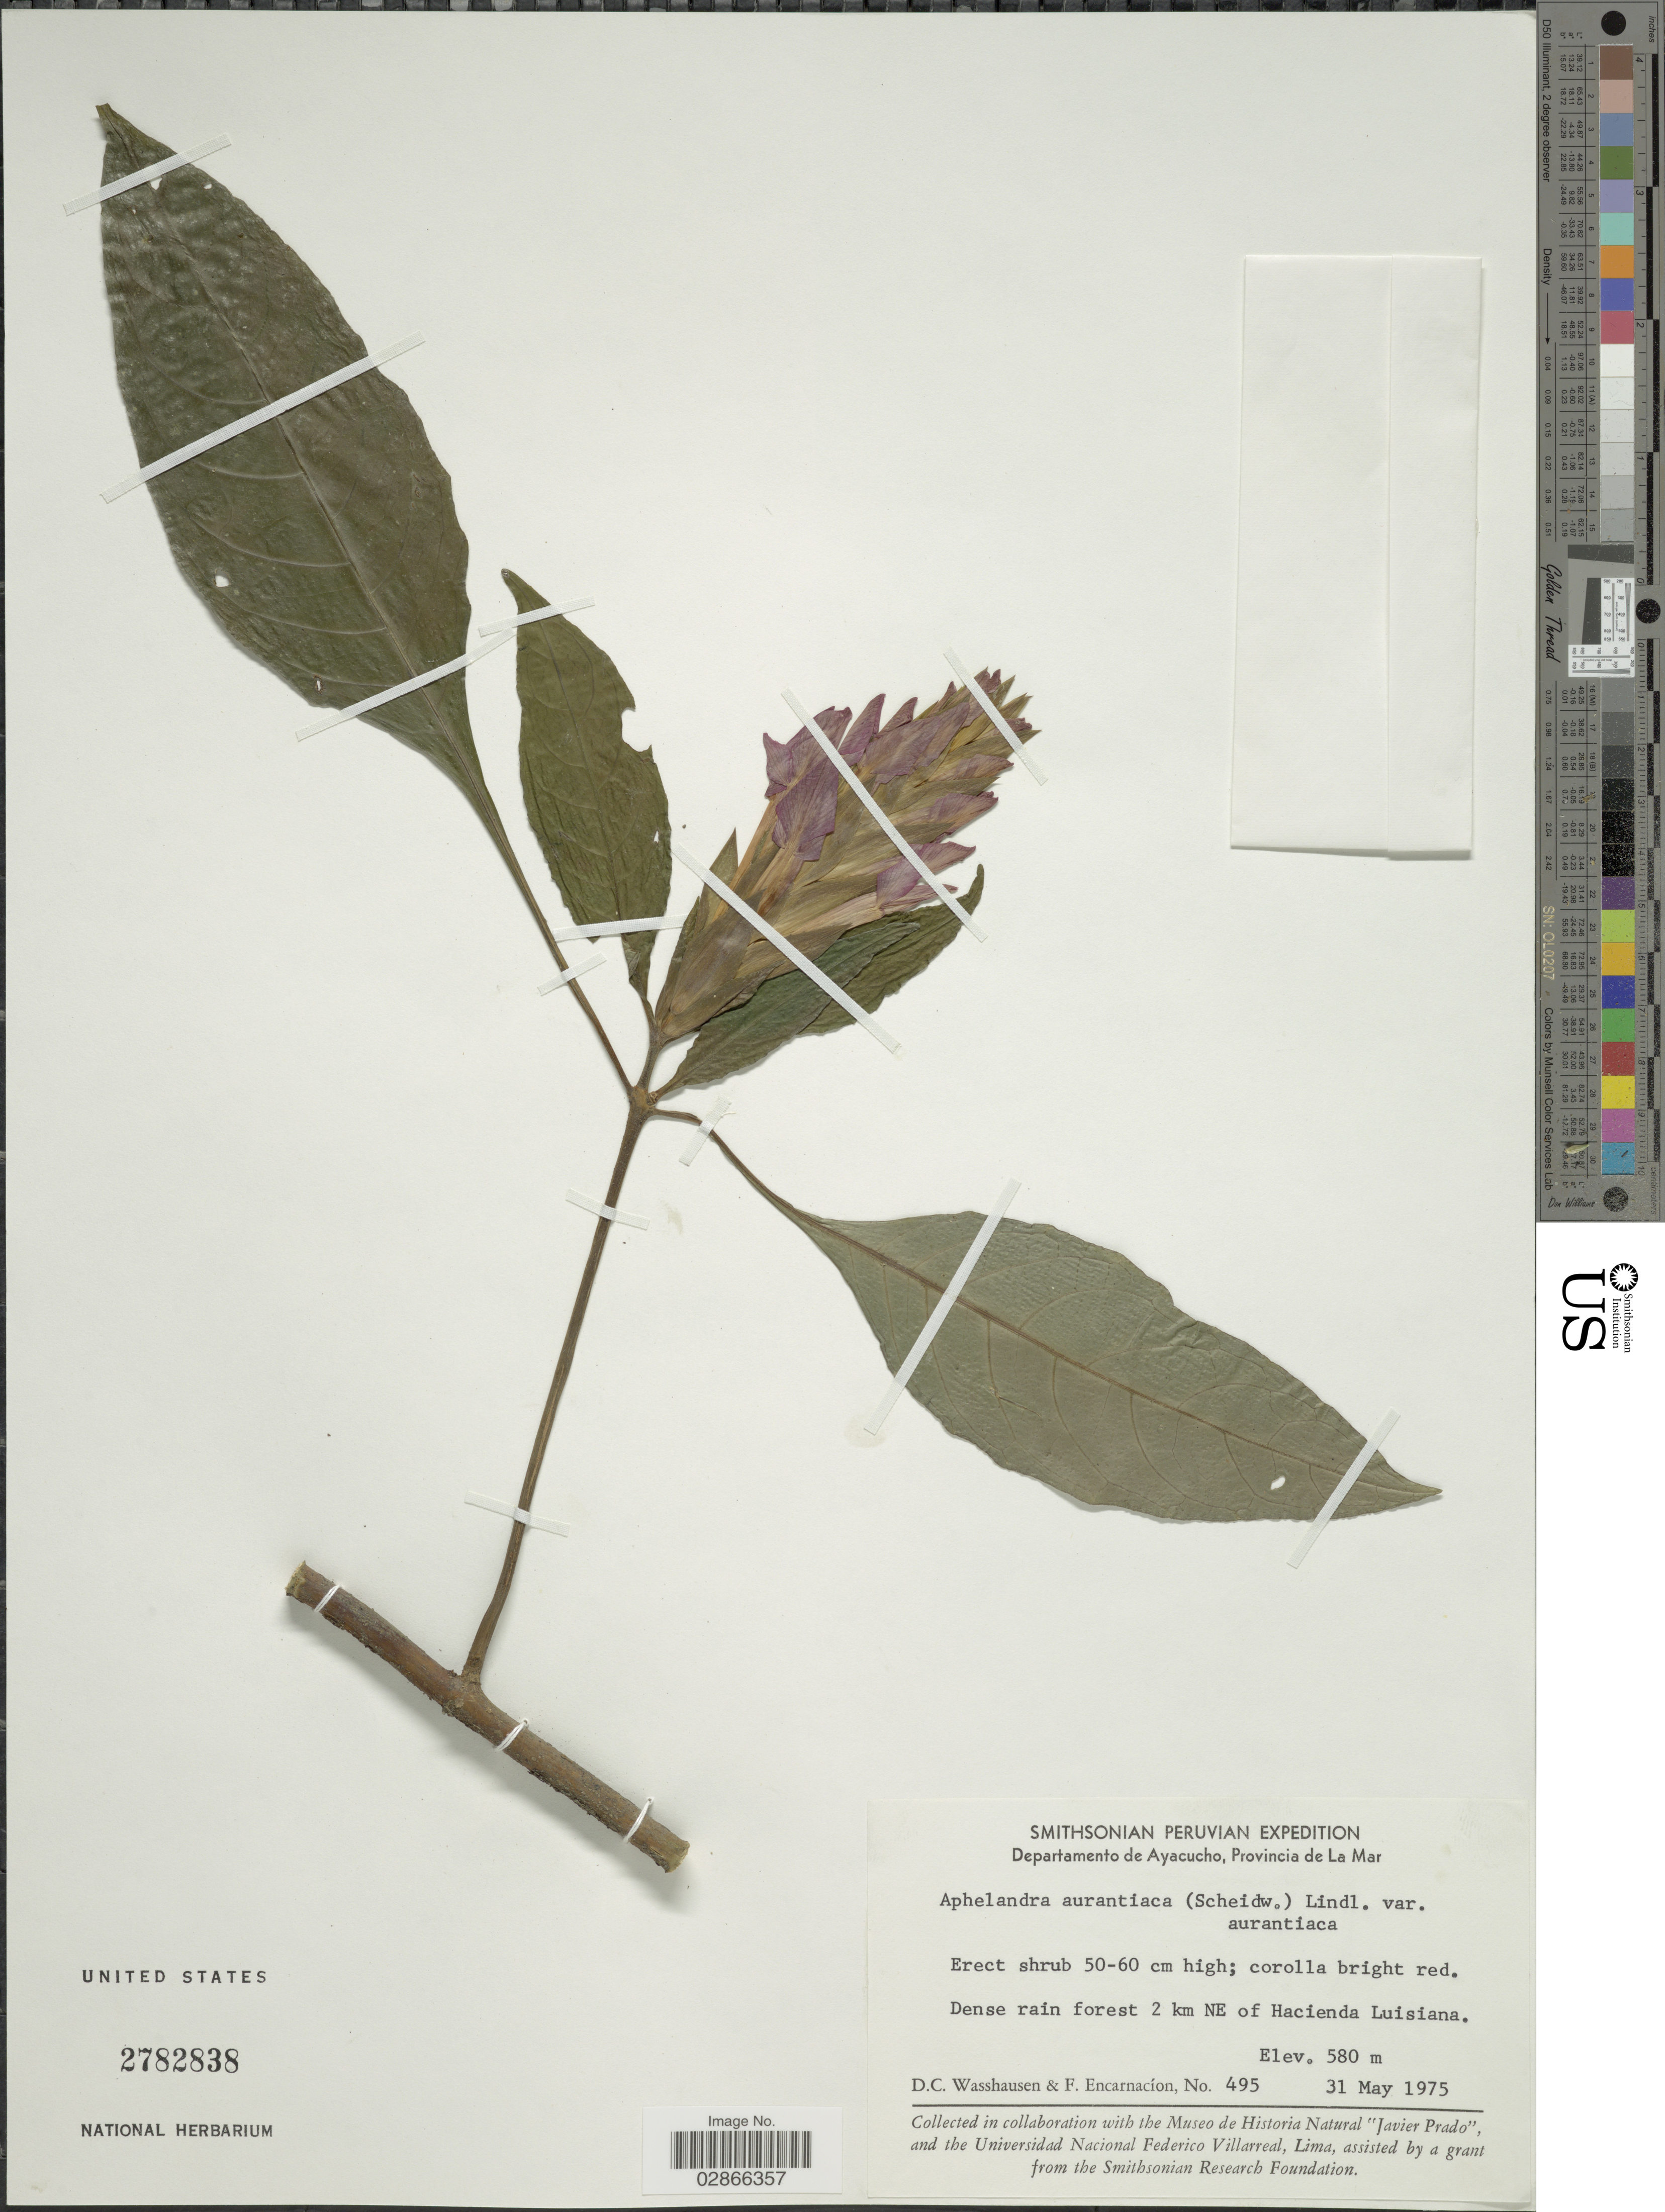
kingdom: Plantae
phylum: Tracheophyta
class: Magnoliopsida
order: Lamiales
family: Acanthaceae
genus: Aphelandra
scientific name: Aphelandra aurantiaca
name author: (Scheidw.) Lindl.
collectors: D. C. Wasshausen & F. Encarnación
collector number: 495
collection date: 1975-05-31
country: Peru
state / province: Ayacucho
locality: Departamento de Ayacucho, Provincia de La Mar. 2 km NE of Hacienda Luisiana.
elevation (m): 580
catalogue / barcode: US 2782838